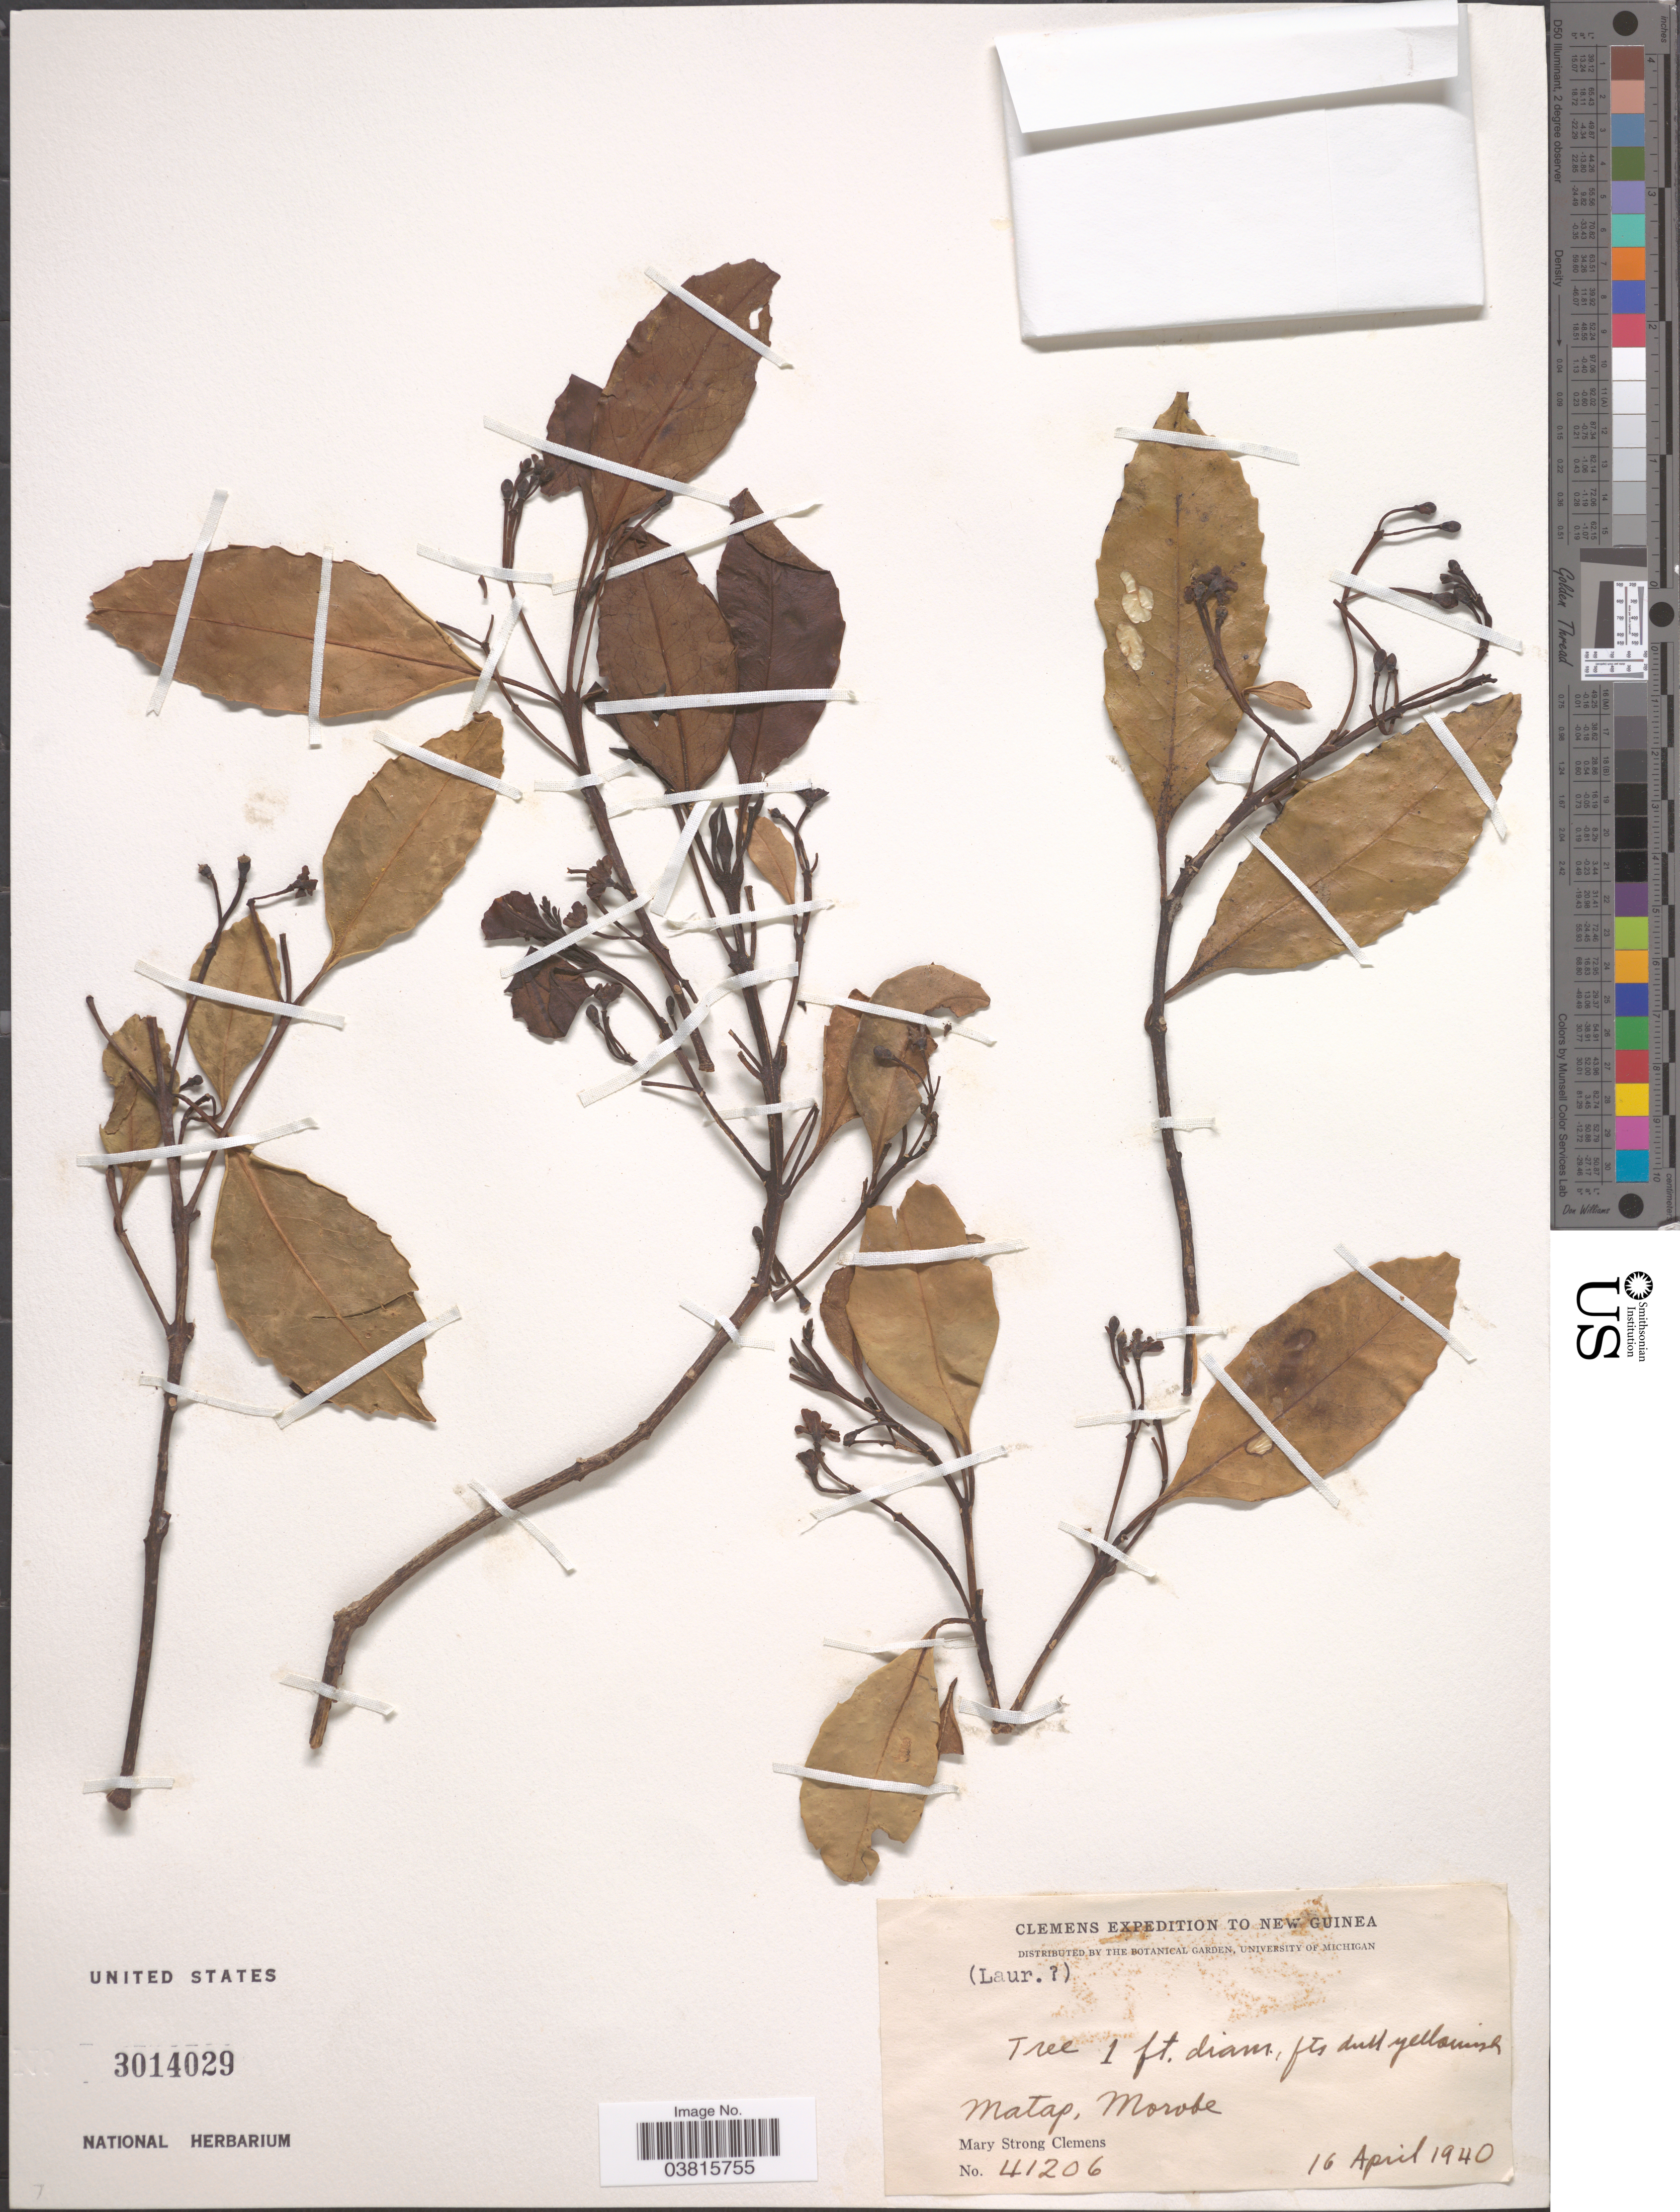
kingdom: Plantae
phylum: Tracheophyta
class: Magnoliopsida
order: Laurales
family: Lauraceae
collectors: M. S. Clemens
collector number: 41206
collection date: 1940-04-16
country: Papua New Guinea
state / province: Morobe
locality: New Guinea. Matap.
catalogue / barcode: US 3014029